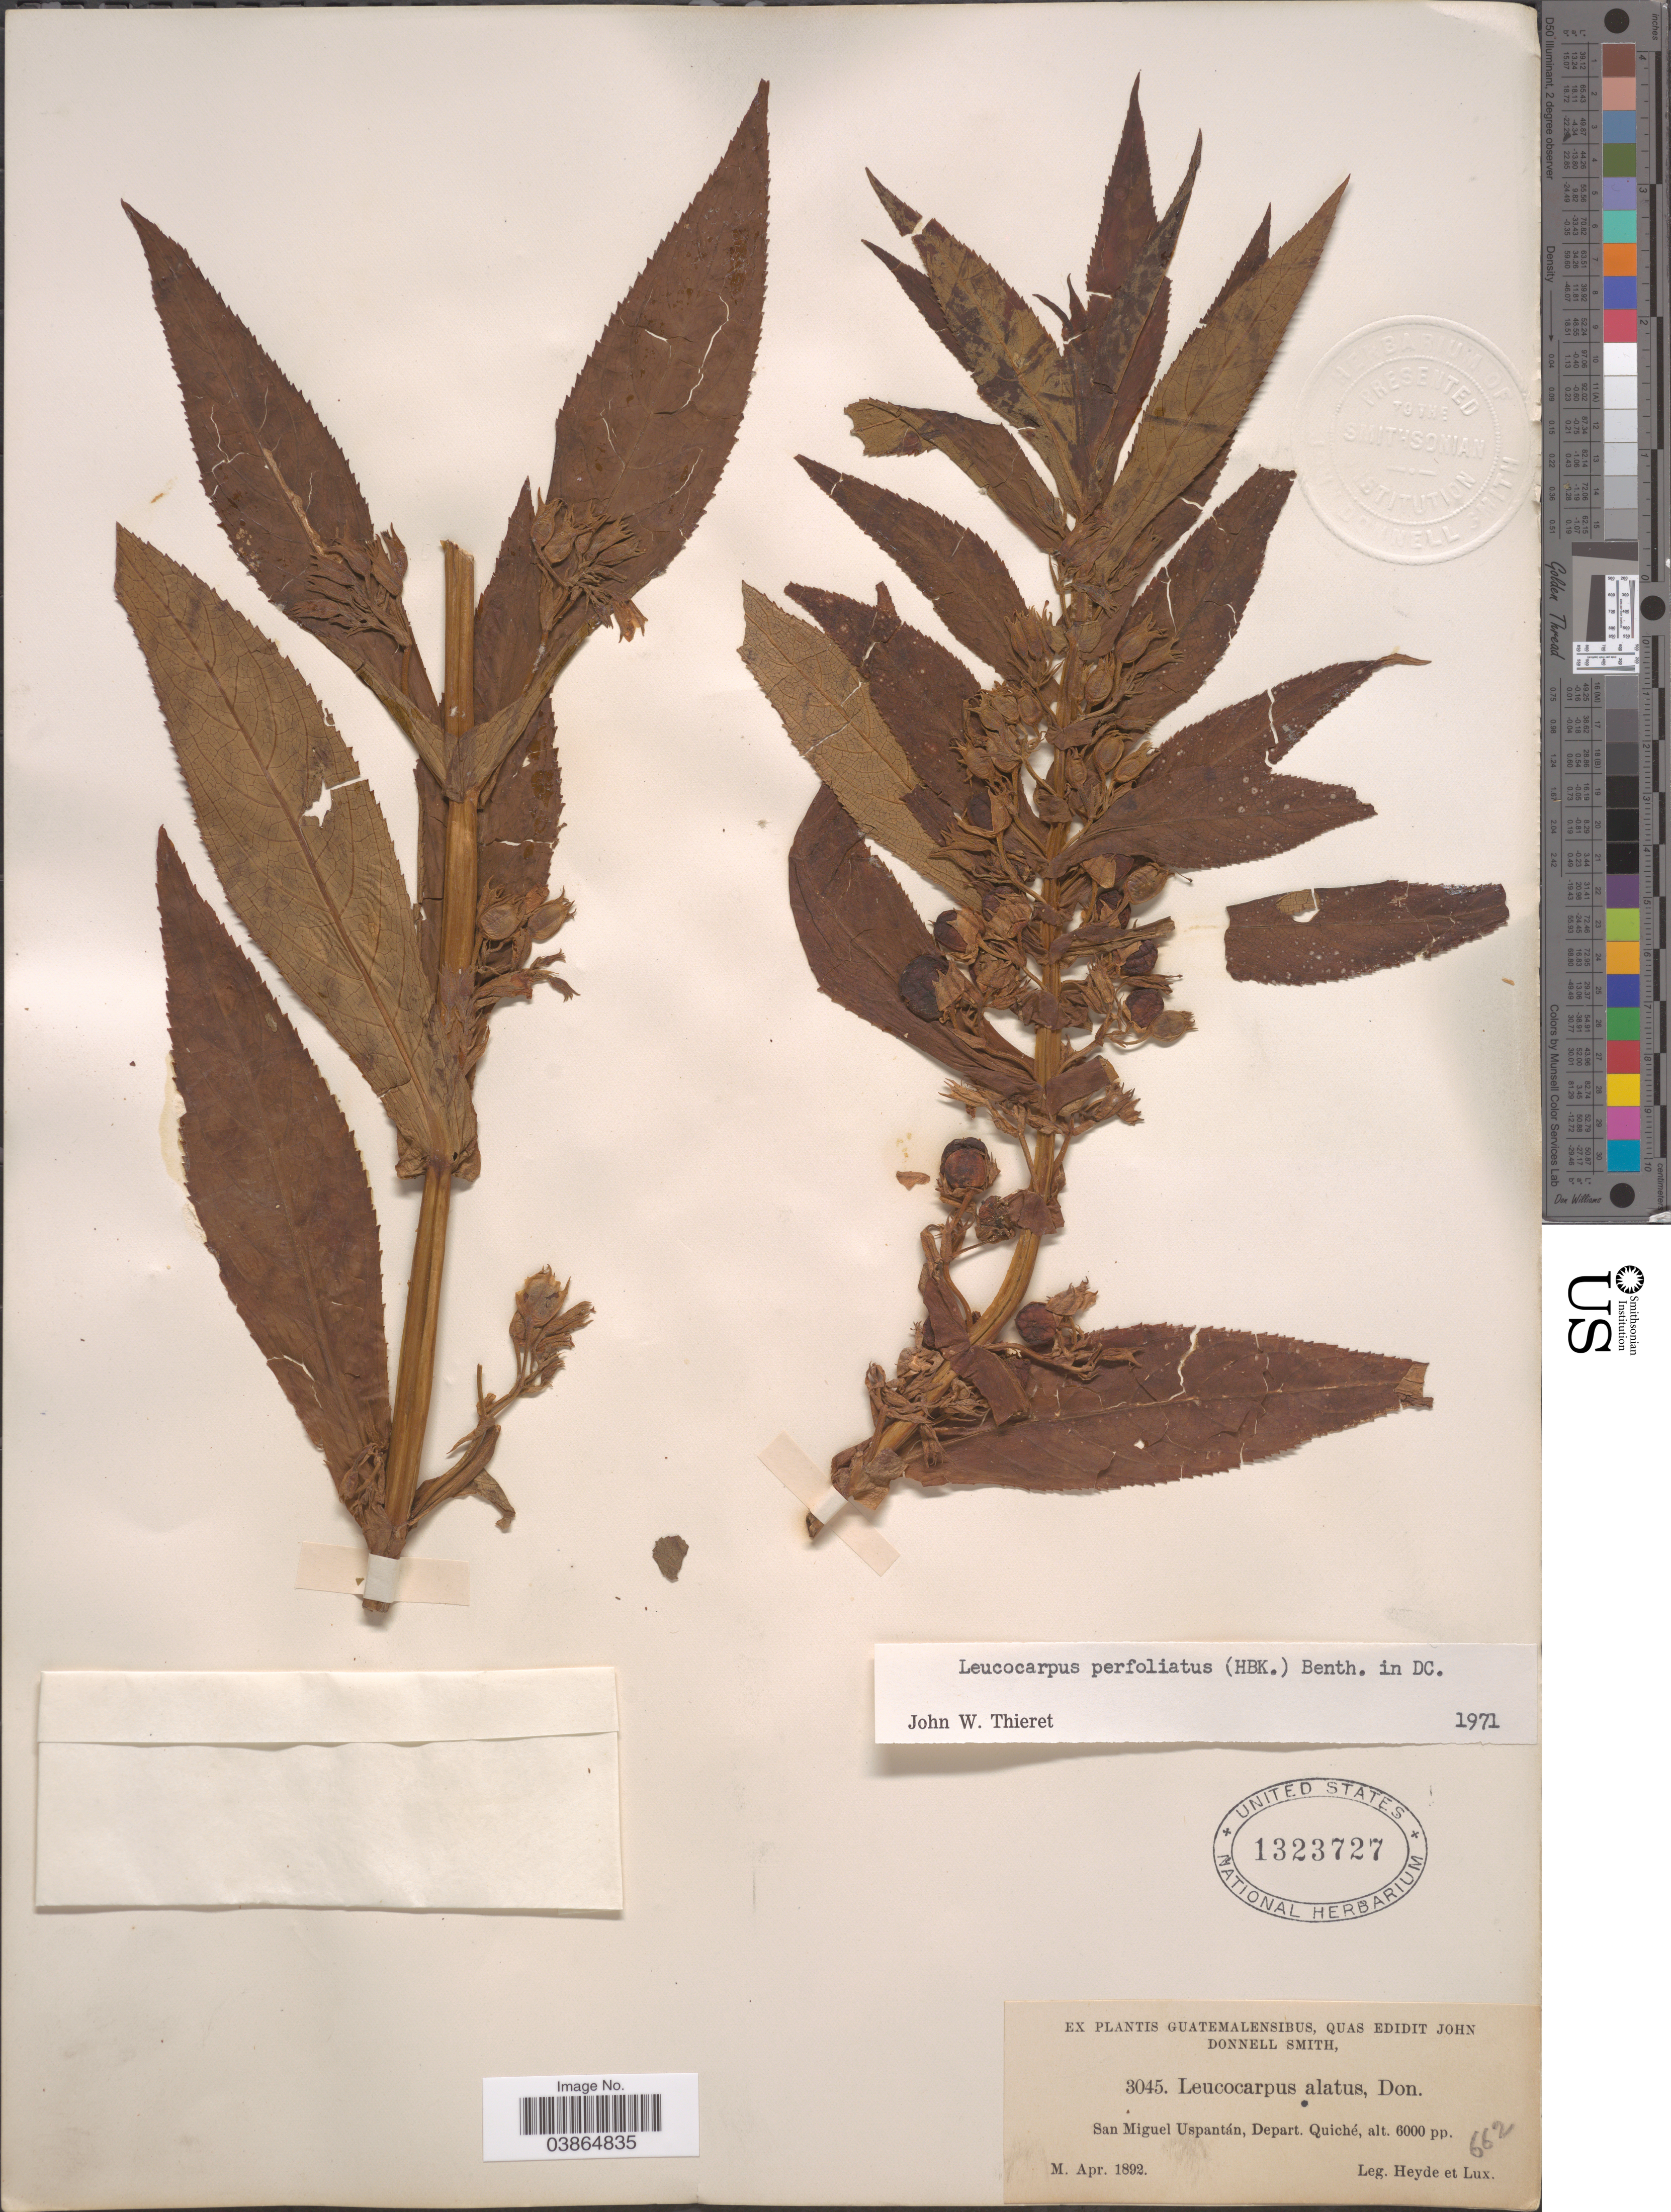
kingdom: Plantae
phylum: Tracheophyta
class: Magnoliopsida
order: Lamiales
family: Phrymaceae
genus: Leucocarpus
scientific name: Leucocarpus alatus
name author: D. Don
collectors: Heyde & Lux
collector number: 3045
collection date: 1892-04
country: Guatemala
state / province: El Quiche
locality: San Miguel Uspantán, Depart. Quiché.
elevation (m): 1829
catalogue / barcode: US 1323727